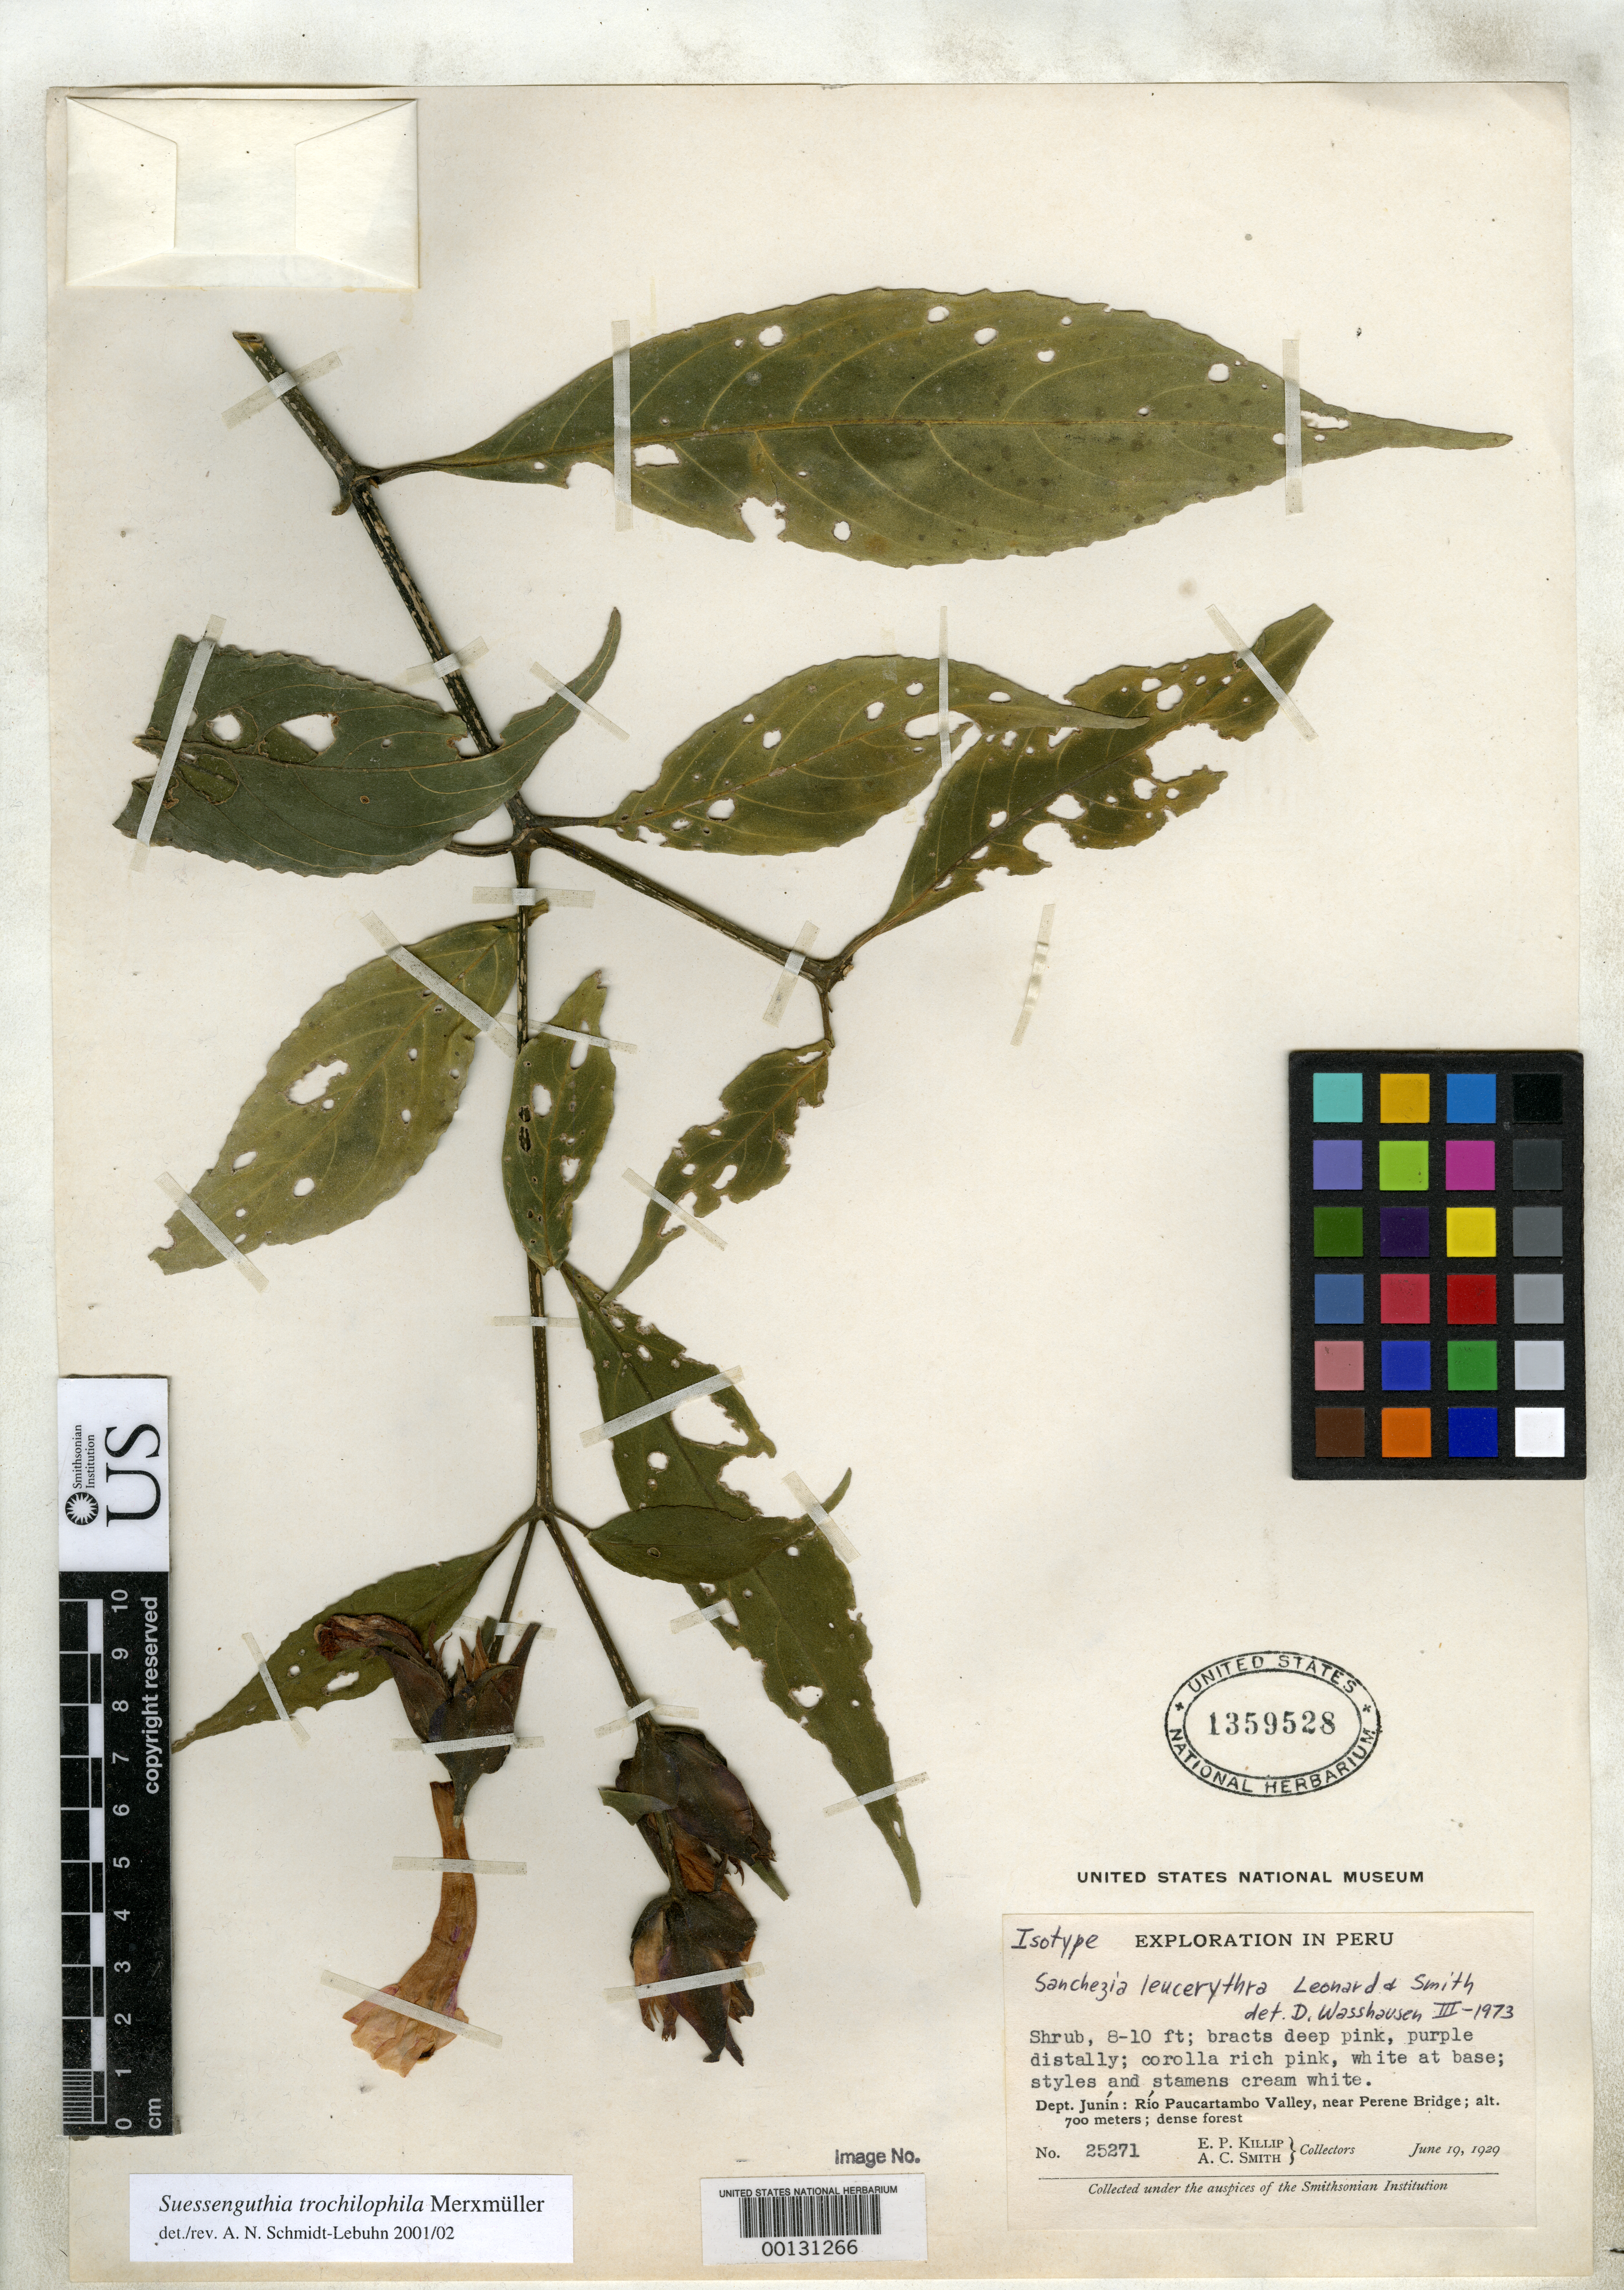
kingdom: Plantae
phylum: Tracheophyta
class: Magnoliopsida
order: Lamiales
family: Acanthaceae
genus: Sanchezia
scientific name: Sanchezia leucerythra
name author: Leonard & L.B. Sm.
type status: Isotype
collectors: E. P. Killip & A. C. Smith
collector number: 25271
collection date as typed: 19 Jun 1929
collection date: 1929-06-19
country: Peru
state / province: Junín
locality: Near Perene Bridge, Rio Paucartambo Valley.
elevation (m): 700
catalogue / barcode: US 1359528